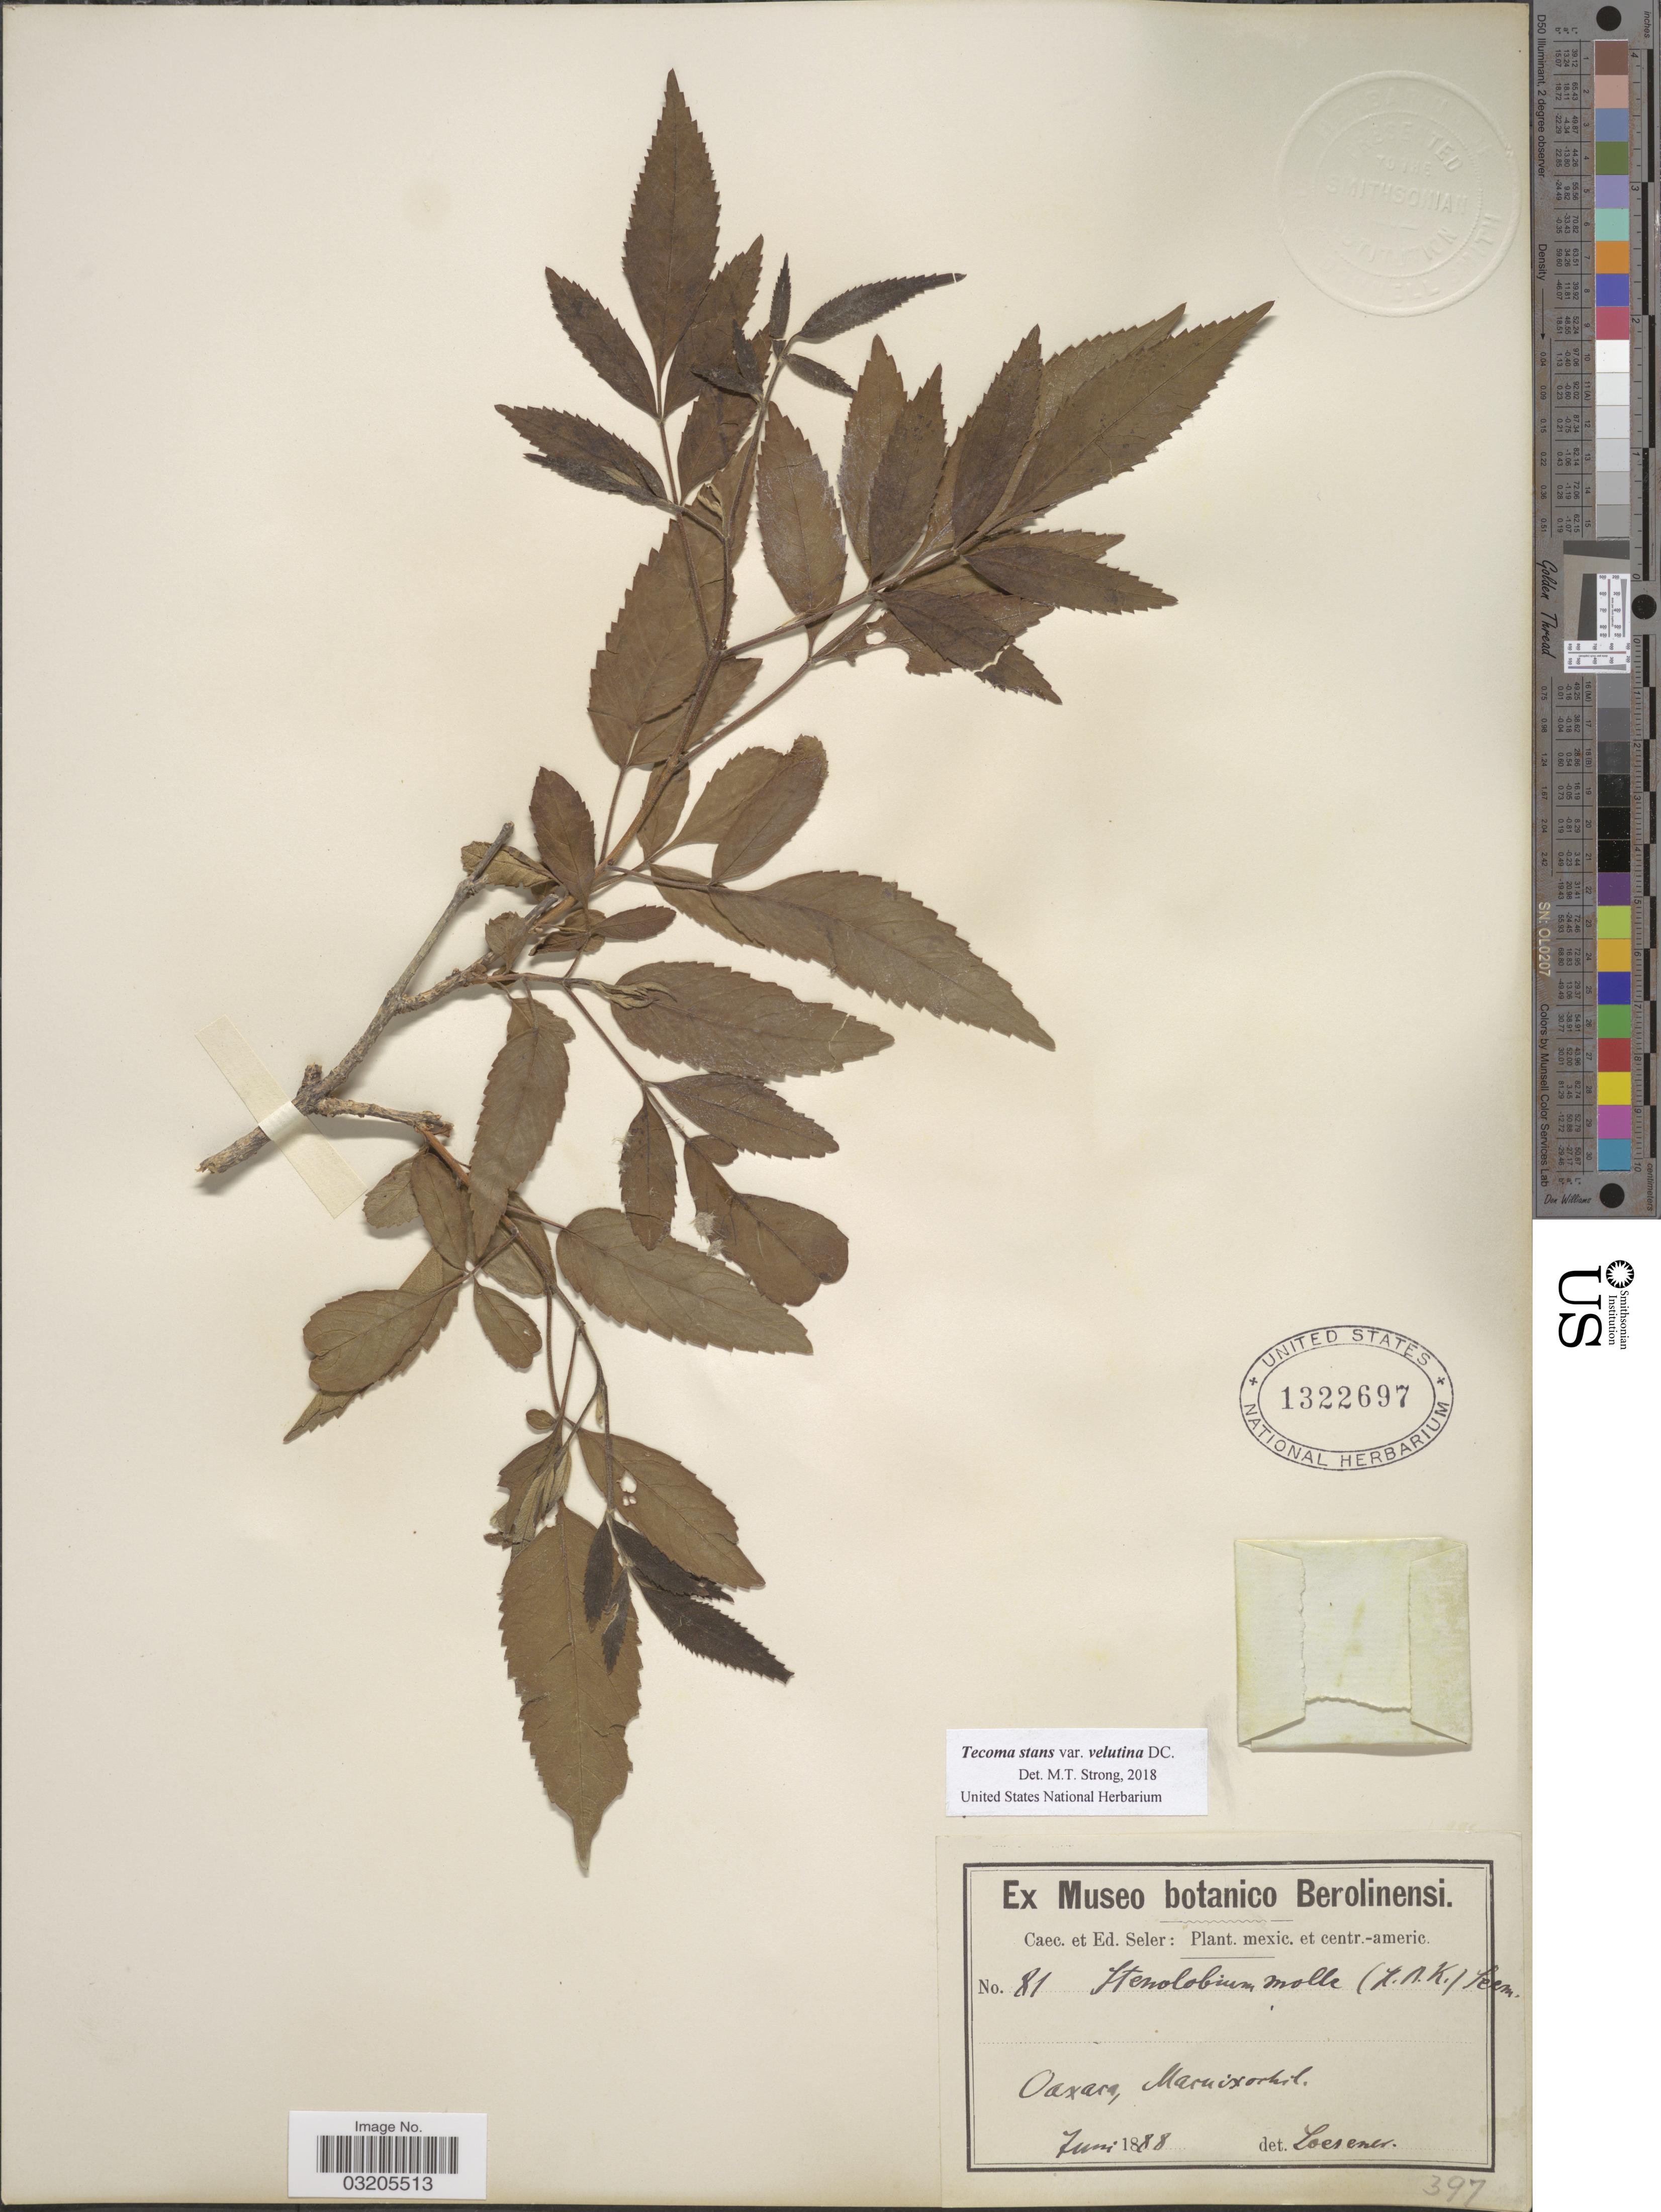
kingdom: Plantae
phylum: Tracheophyta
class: Magnoliopsida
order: Lamiales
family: Bignoniaceae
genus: Tecoma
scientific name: Tecoma stans var. velutina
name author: DC.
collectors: ex Caec. et Ed Seler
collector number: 81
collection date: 1888-06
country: Mexico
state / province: Oaxaca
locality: Macuixochil.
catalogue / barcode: US 1322697